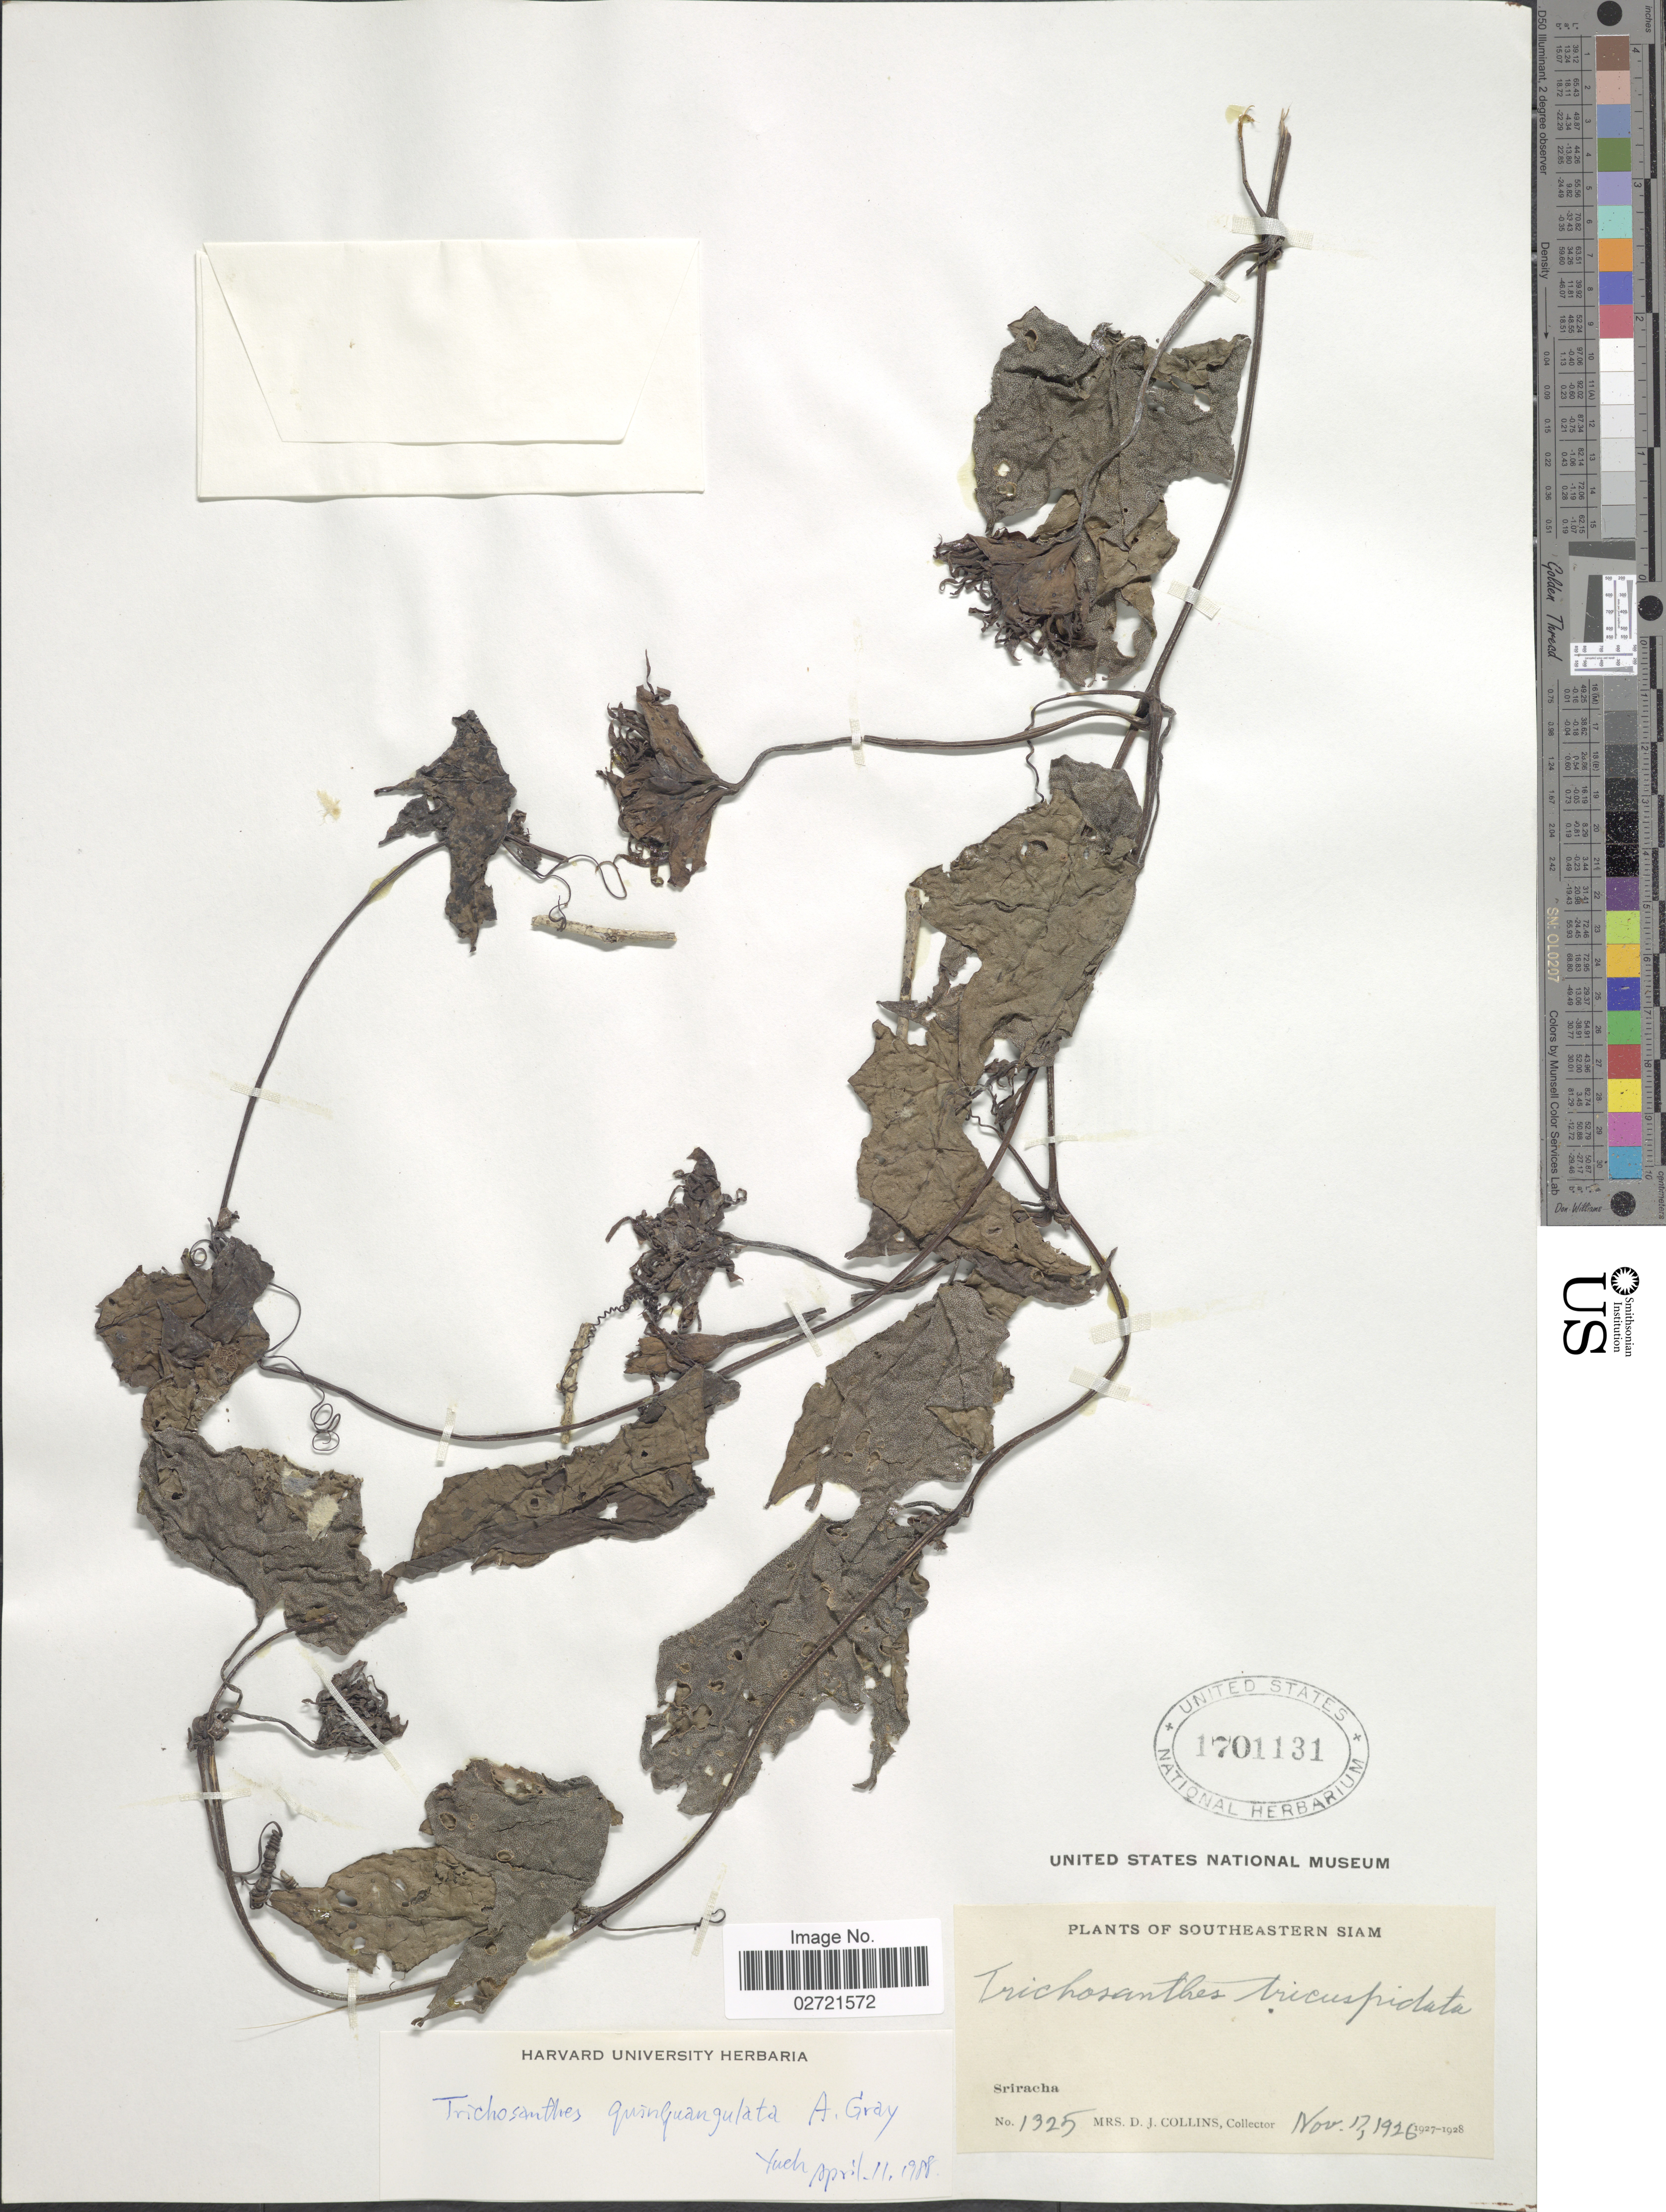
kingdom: Plantae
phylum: Tracheophyta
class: Magnoliopsida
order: Cucurbitales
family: Cucurbitaceae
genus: Trichosanthes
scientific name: Trichosanthes quinquangulata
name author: A. Gray in Wilkes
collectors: Mrs. D. J. Collins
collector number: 1325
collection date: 1926-11-17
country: Thailand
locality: Southeastern Siam, Sriracha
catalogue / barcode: US 1701131